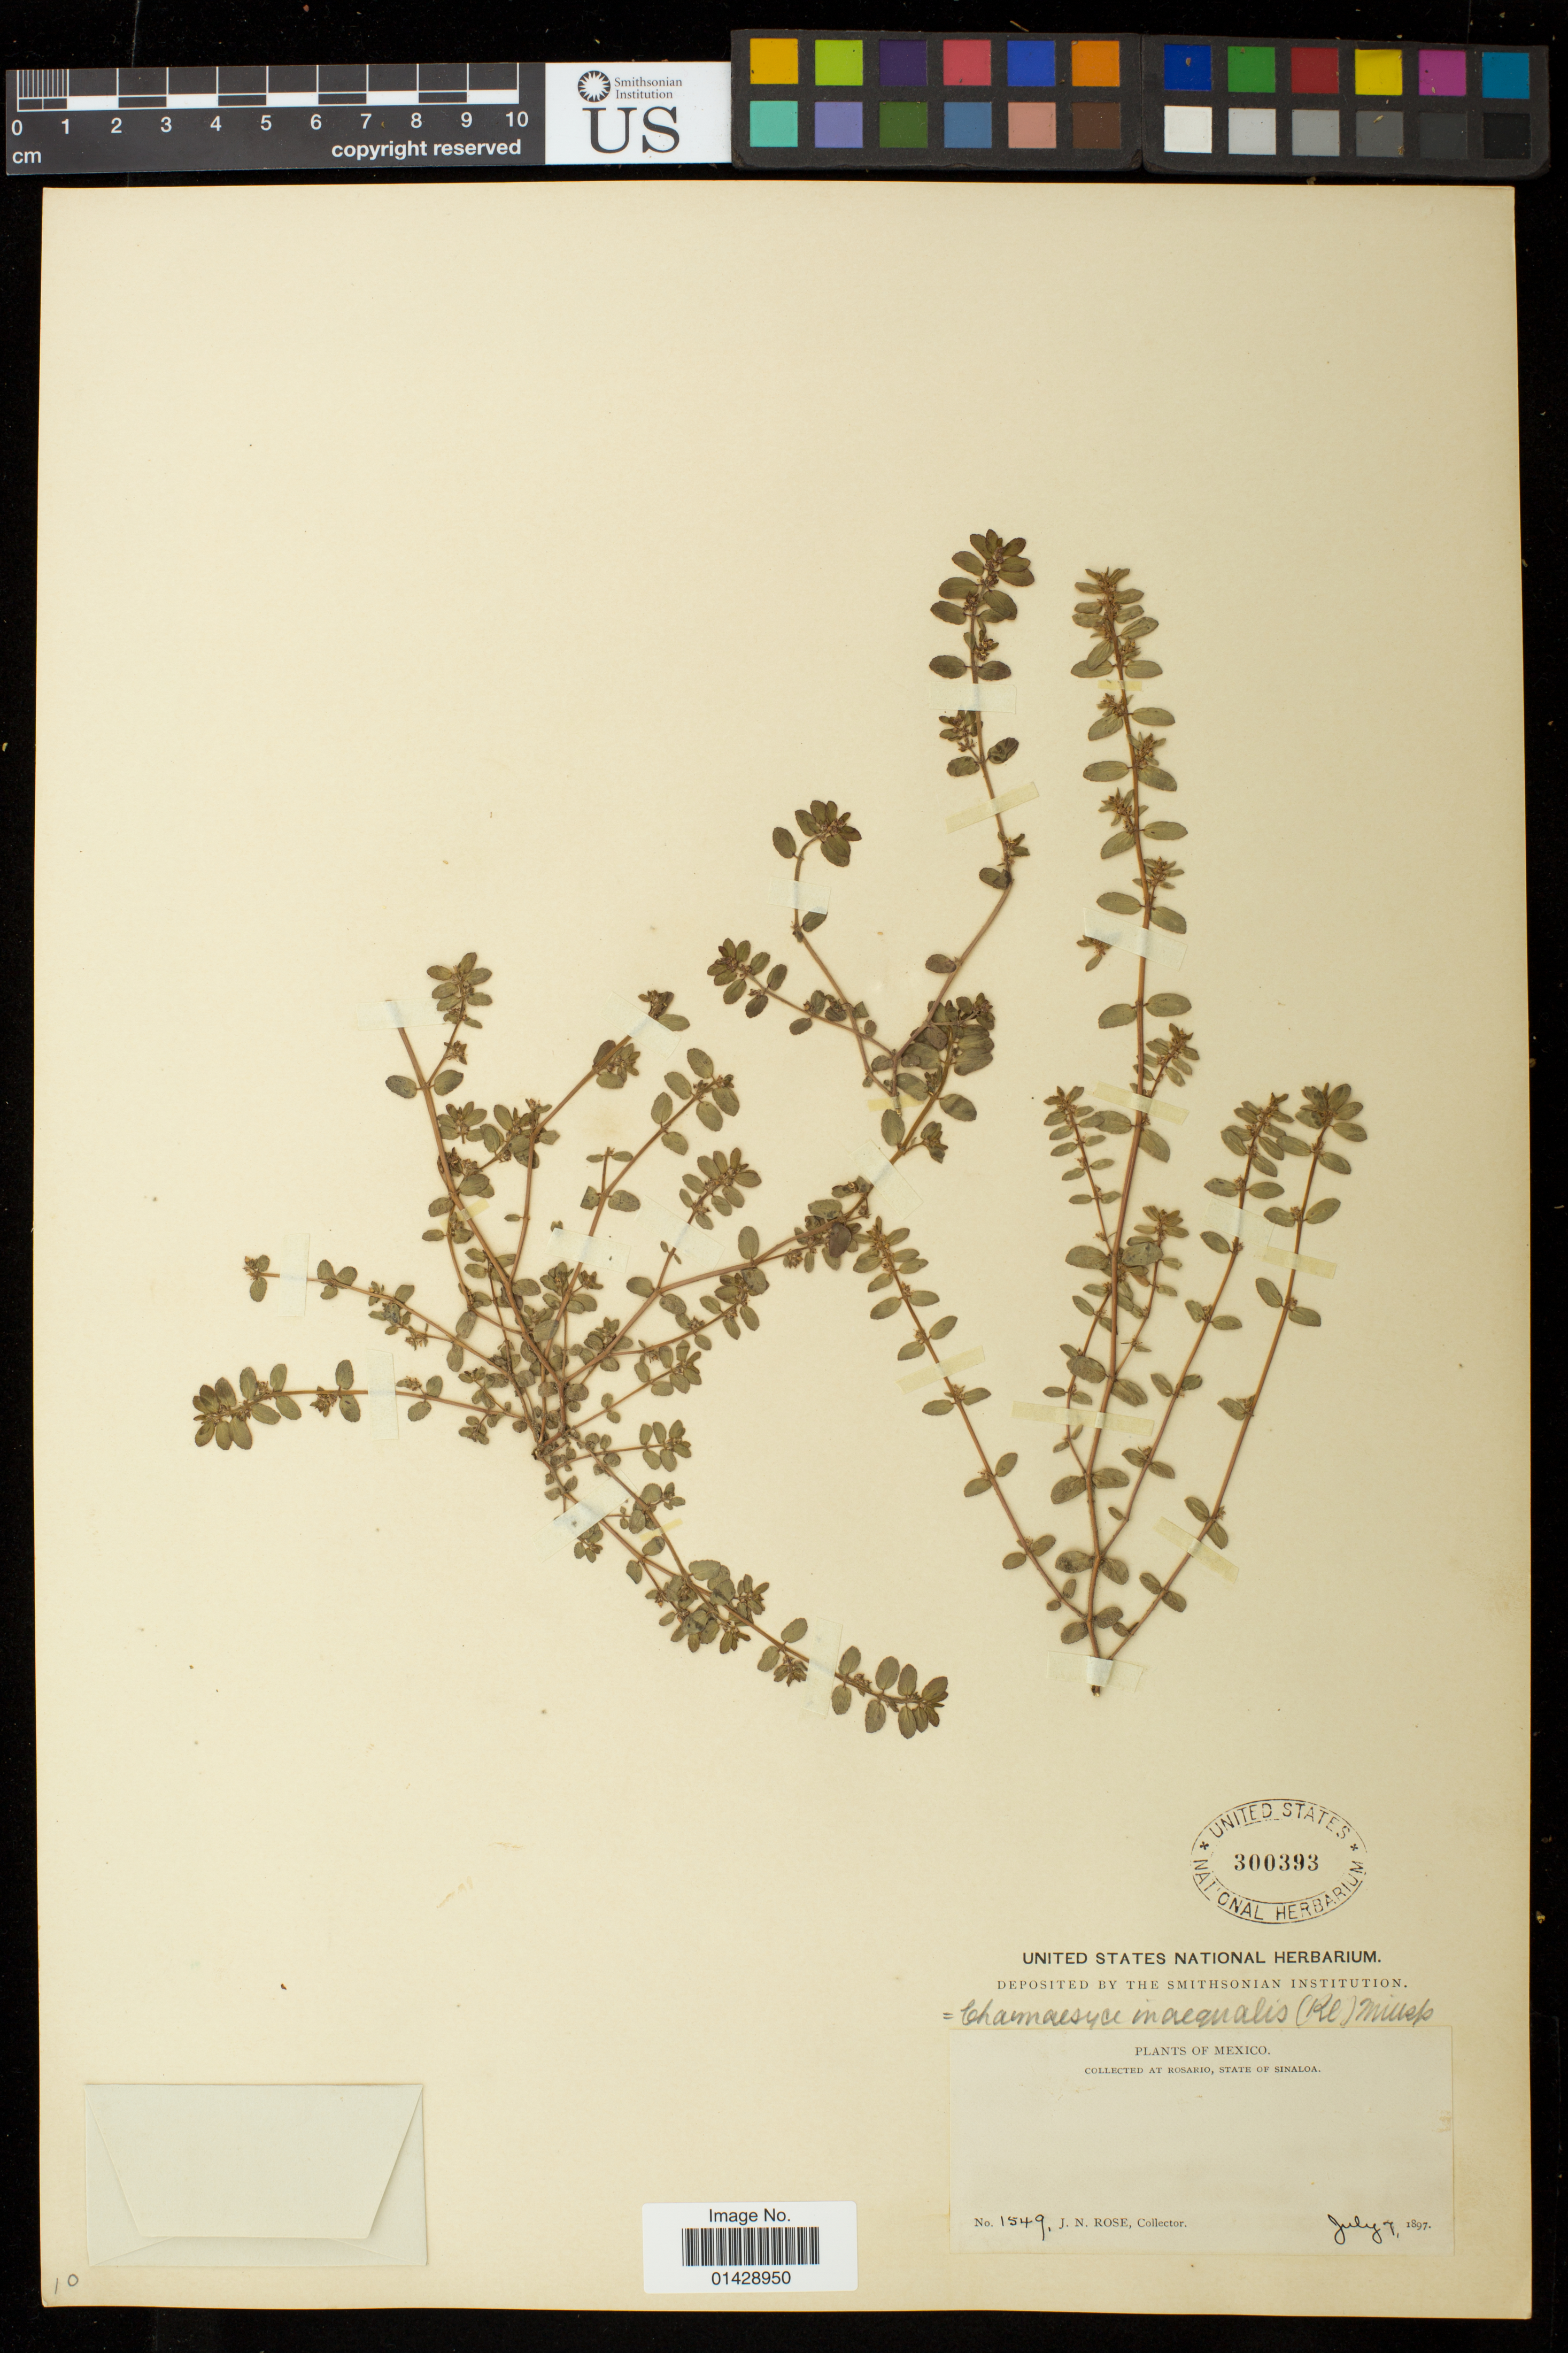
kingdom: Plantae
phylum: Tracheophyta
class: Magnoliopsida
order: Malpighiales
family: Euphorbiaceae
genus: Euphorbia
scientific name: Euphorbia adenoptera subsp. adenoptera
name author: Bertol.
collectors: J. N. Rose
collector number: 1549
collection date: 1897-07-07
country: Mexico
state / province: Sinaloa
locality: Rosario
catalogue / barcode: US 300393